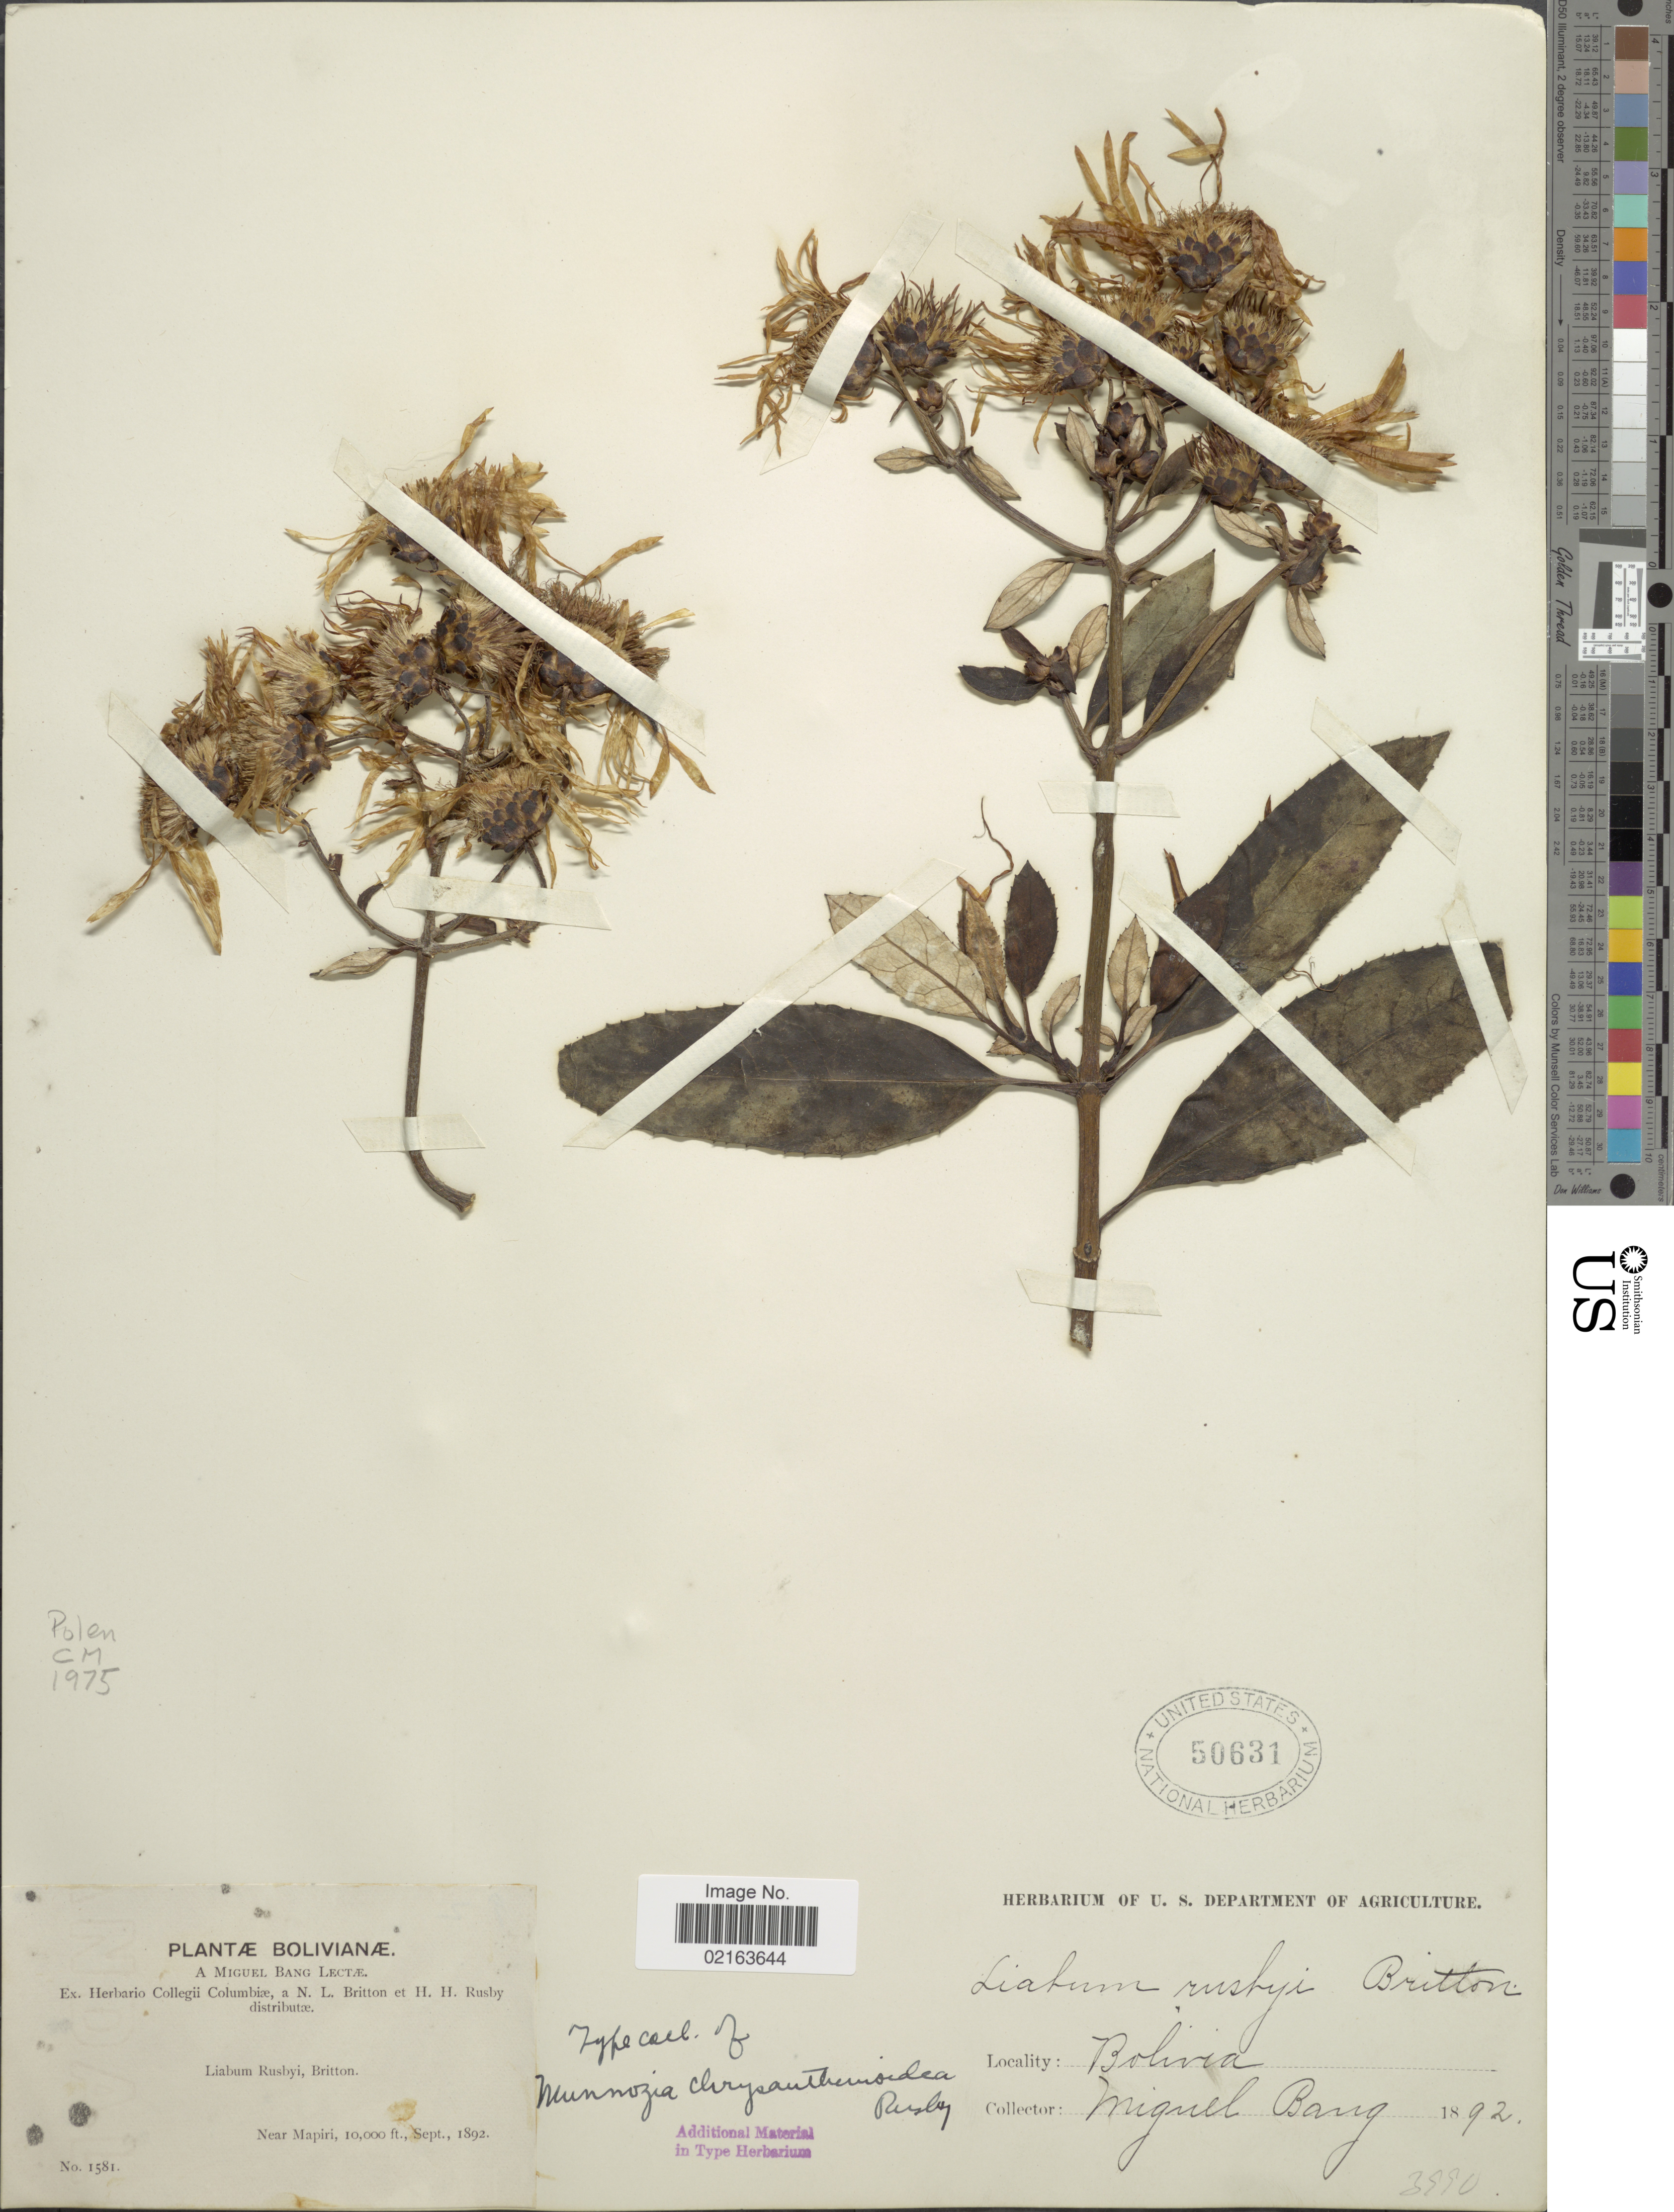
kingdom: Plantae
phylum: Tracheophyta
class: Magnoliopsida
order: Asterales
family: Asteraceae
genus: Munnozia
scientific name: Munnozia foliosa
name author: Rusby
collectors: M. Bang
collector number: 1581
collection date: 1892-09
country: Bolivia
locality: Liabum Rusbyi, Britton. Near Mapiri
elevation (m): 3048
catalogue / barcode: US 50631